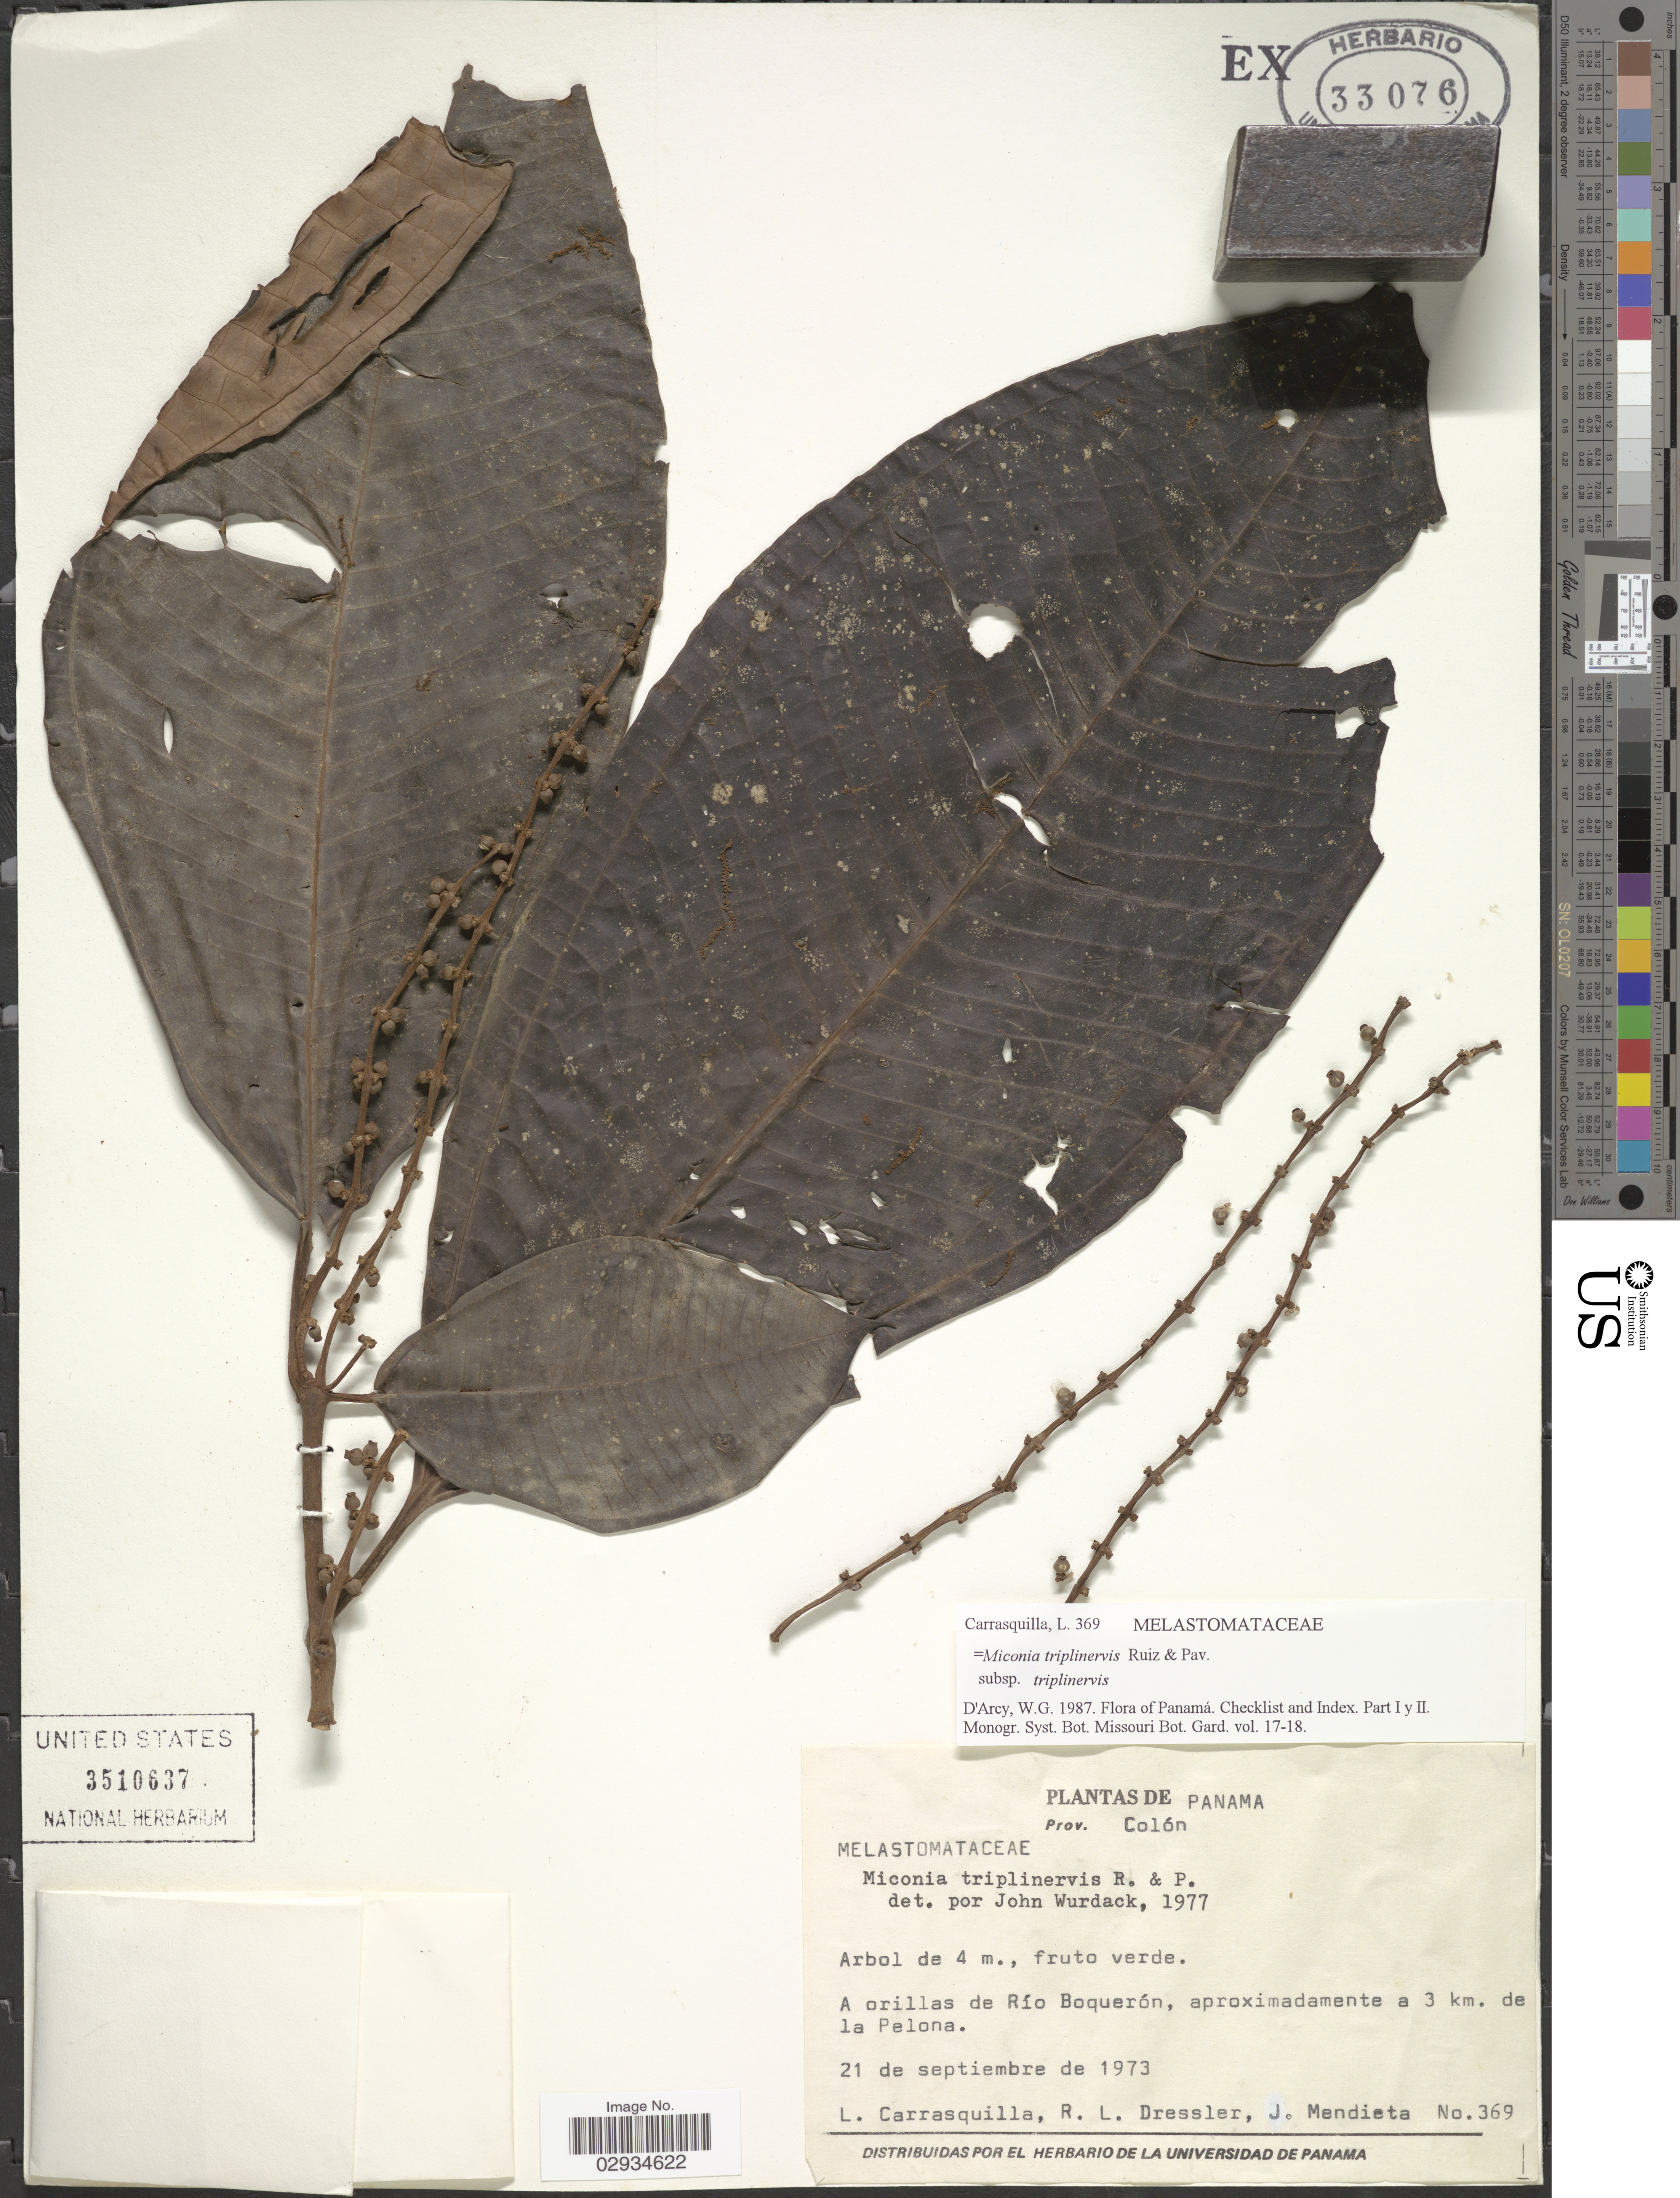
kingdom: Plantae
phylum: Tracheophyta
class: Magnoliopsida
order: Myrtales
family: Melastomataceae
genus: Miconia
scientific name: Miconia triplinervis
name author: Ruiz & Pav.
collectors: L. Carrasquilla, R. Dressler & J. Mendieta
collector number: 369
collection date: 1973-09-21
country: Panama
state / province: Colón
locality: A orillas de Río Boquerón, aproximadamente a 3 km. de la Pelona.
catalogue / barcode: US 3510637